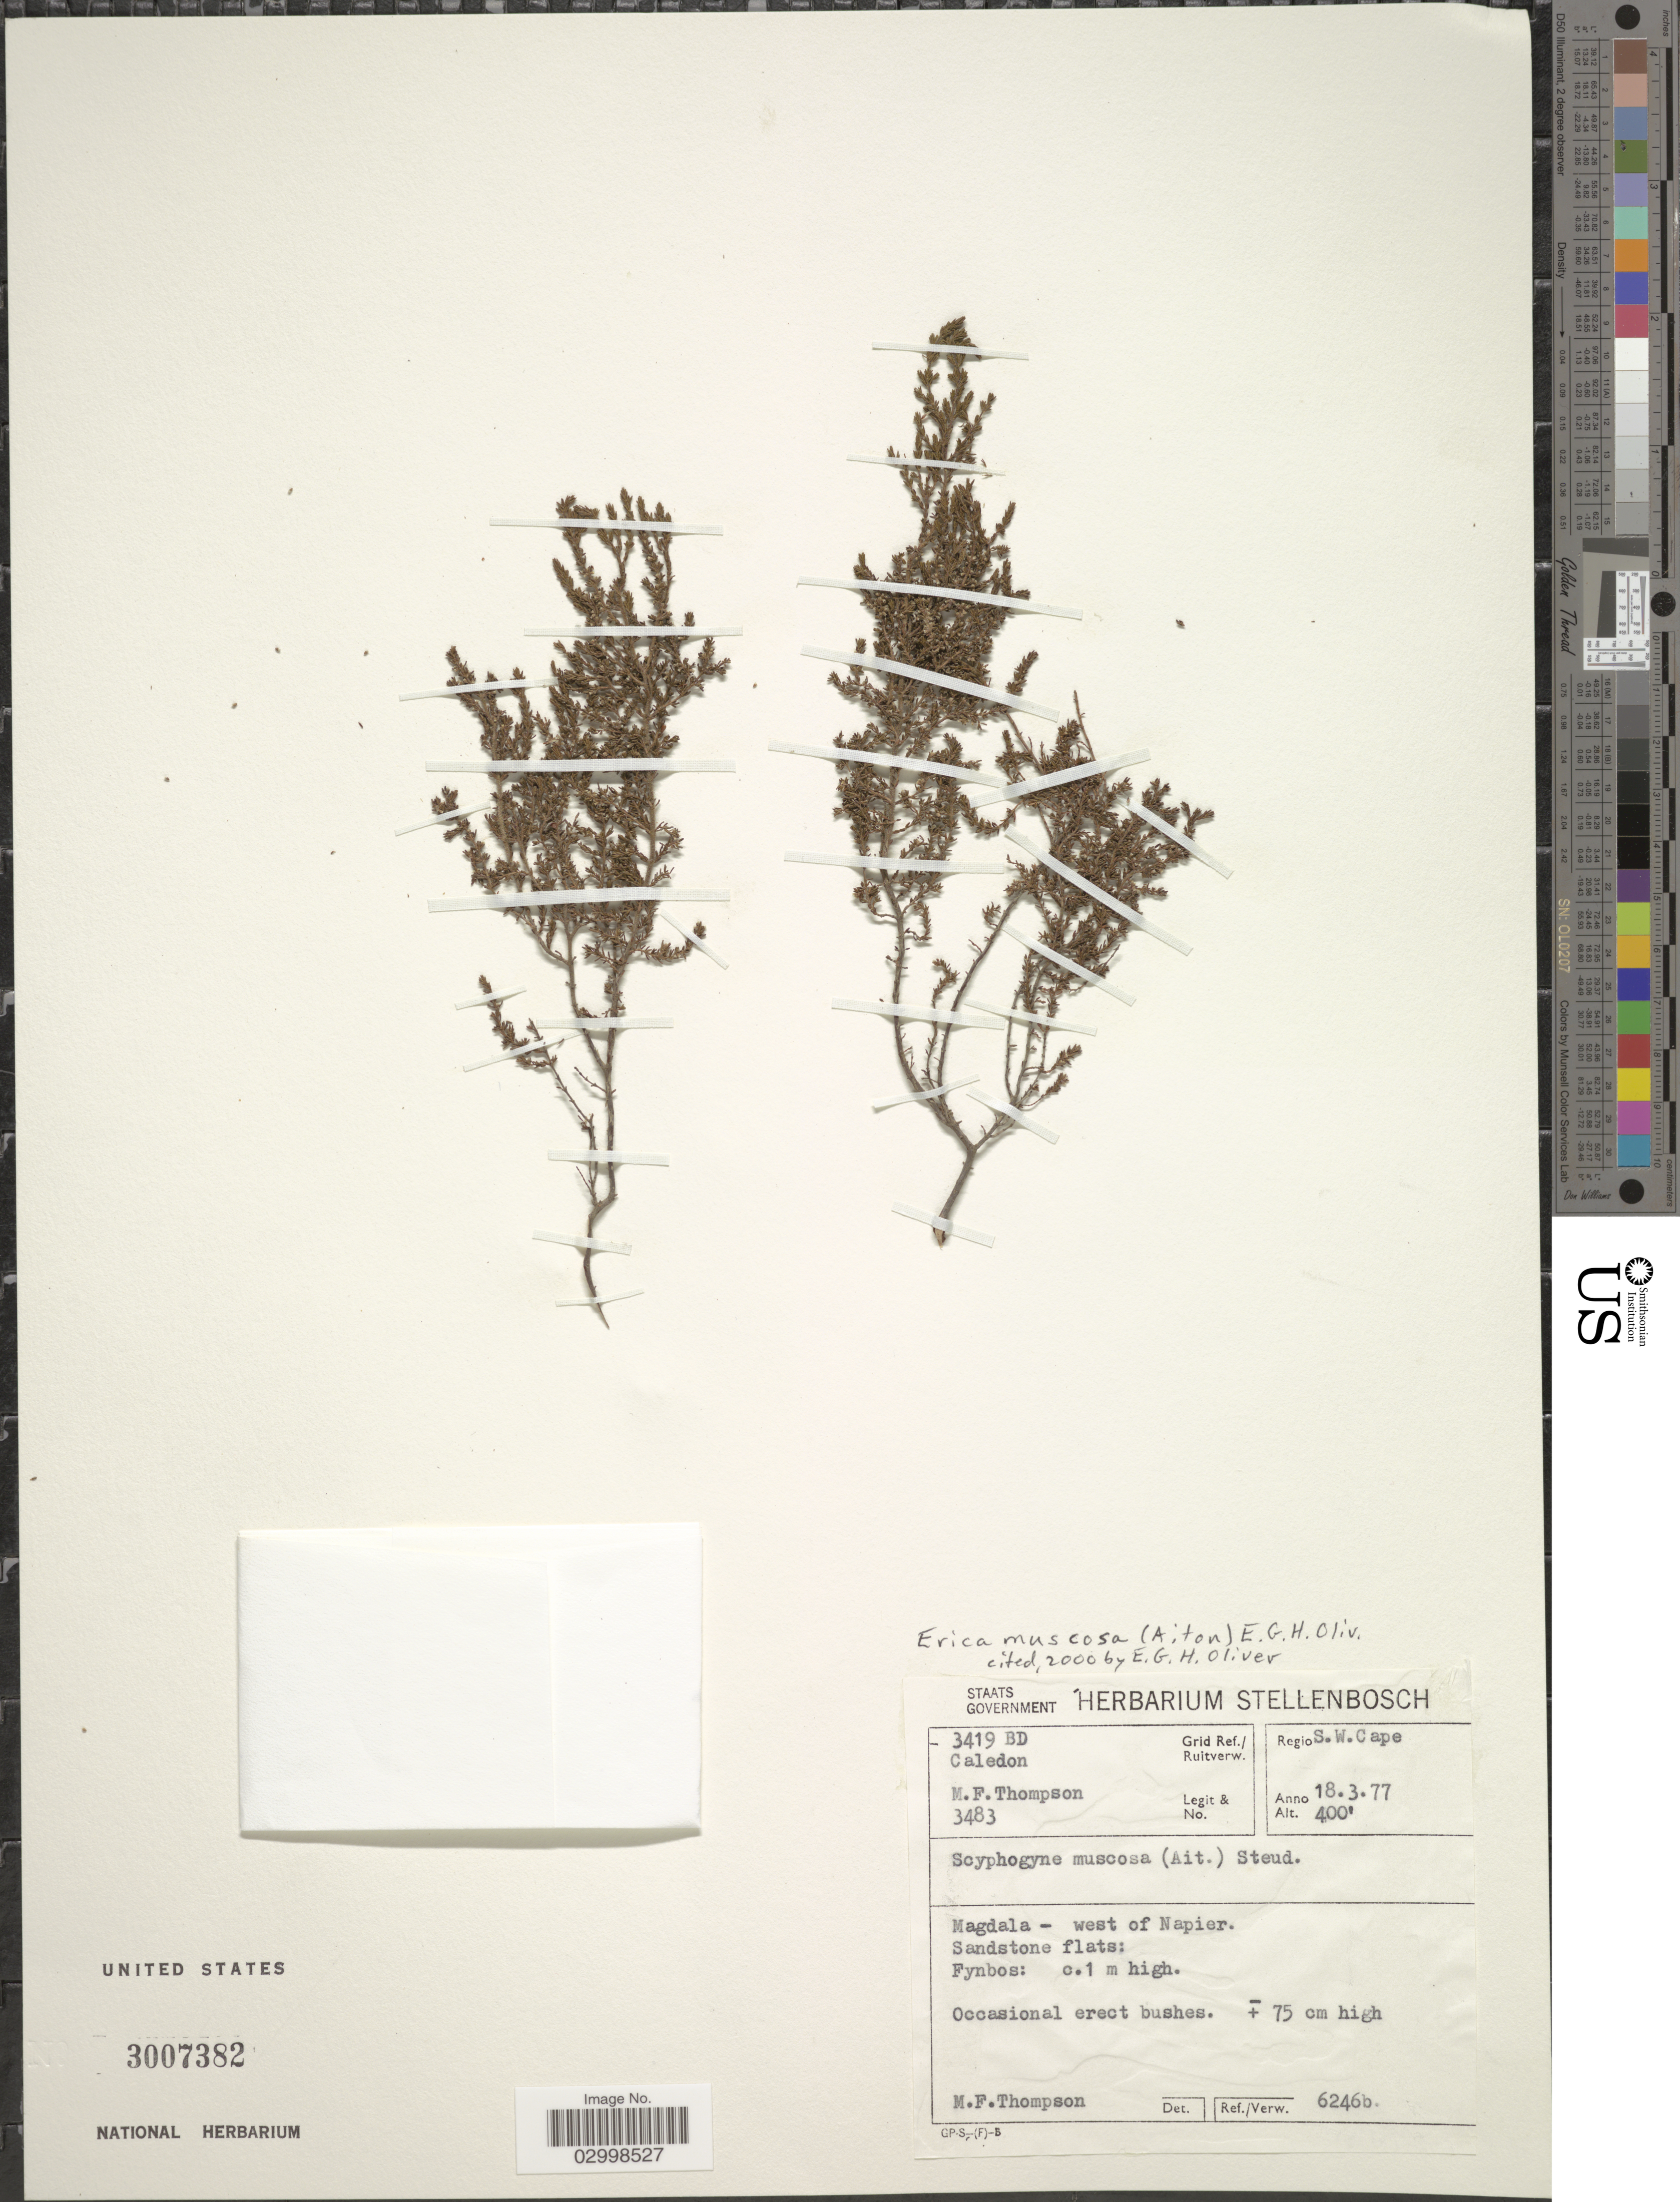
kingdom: Plantae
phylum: Tracheophyta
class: Magnoliopsida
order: Ericales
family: Ericaceae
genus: Erica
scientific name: Erica muscosa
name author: (Aiton) E.G.H. Oliv.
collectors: M. F. Thompson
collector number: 3483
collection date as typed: Transcribed d/m/y: 18/3/77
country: South Africa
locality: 3419 BD Grid Ref./ Caledon Ruitverw., Regio S W Cape, Magdala - west of Napier.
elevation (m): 122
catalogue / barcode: US 3007382